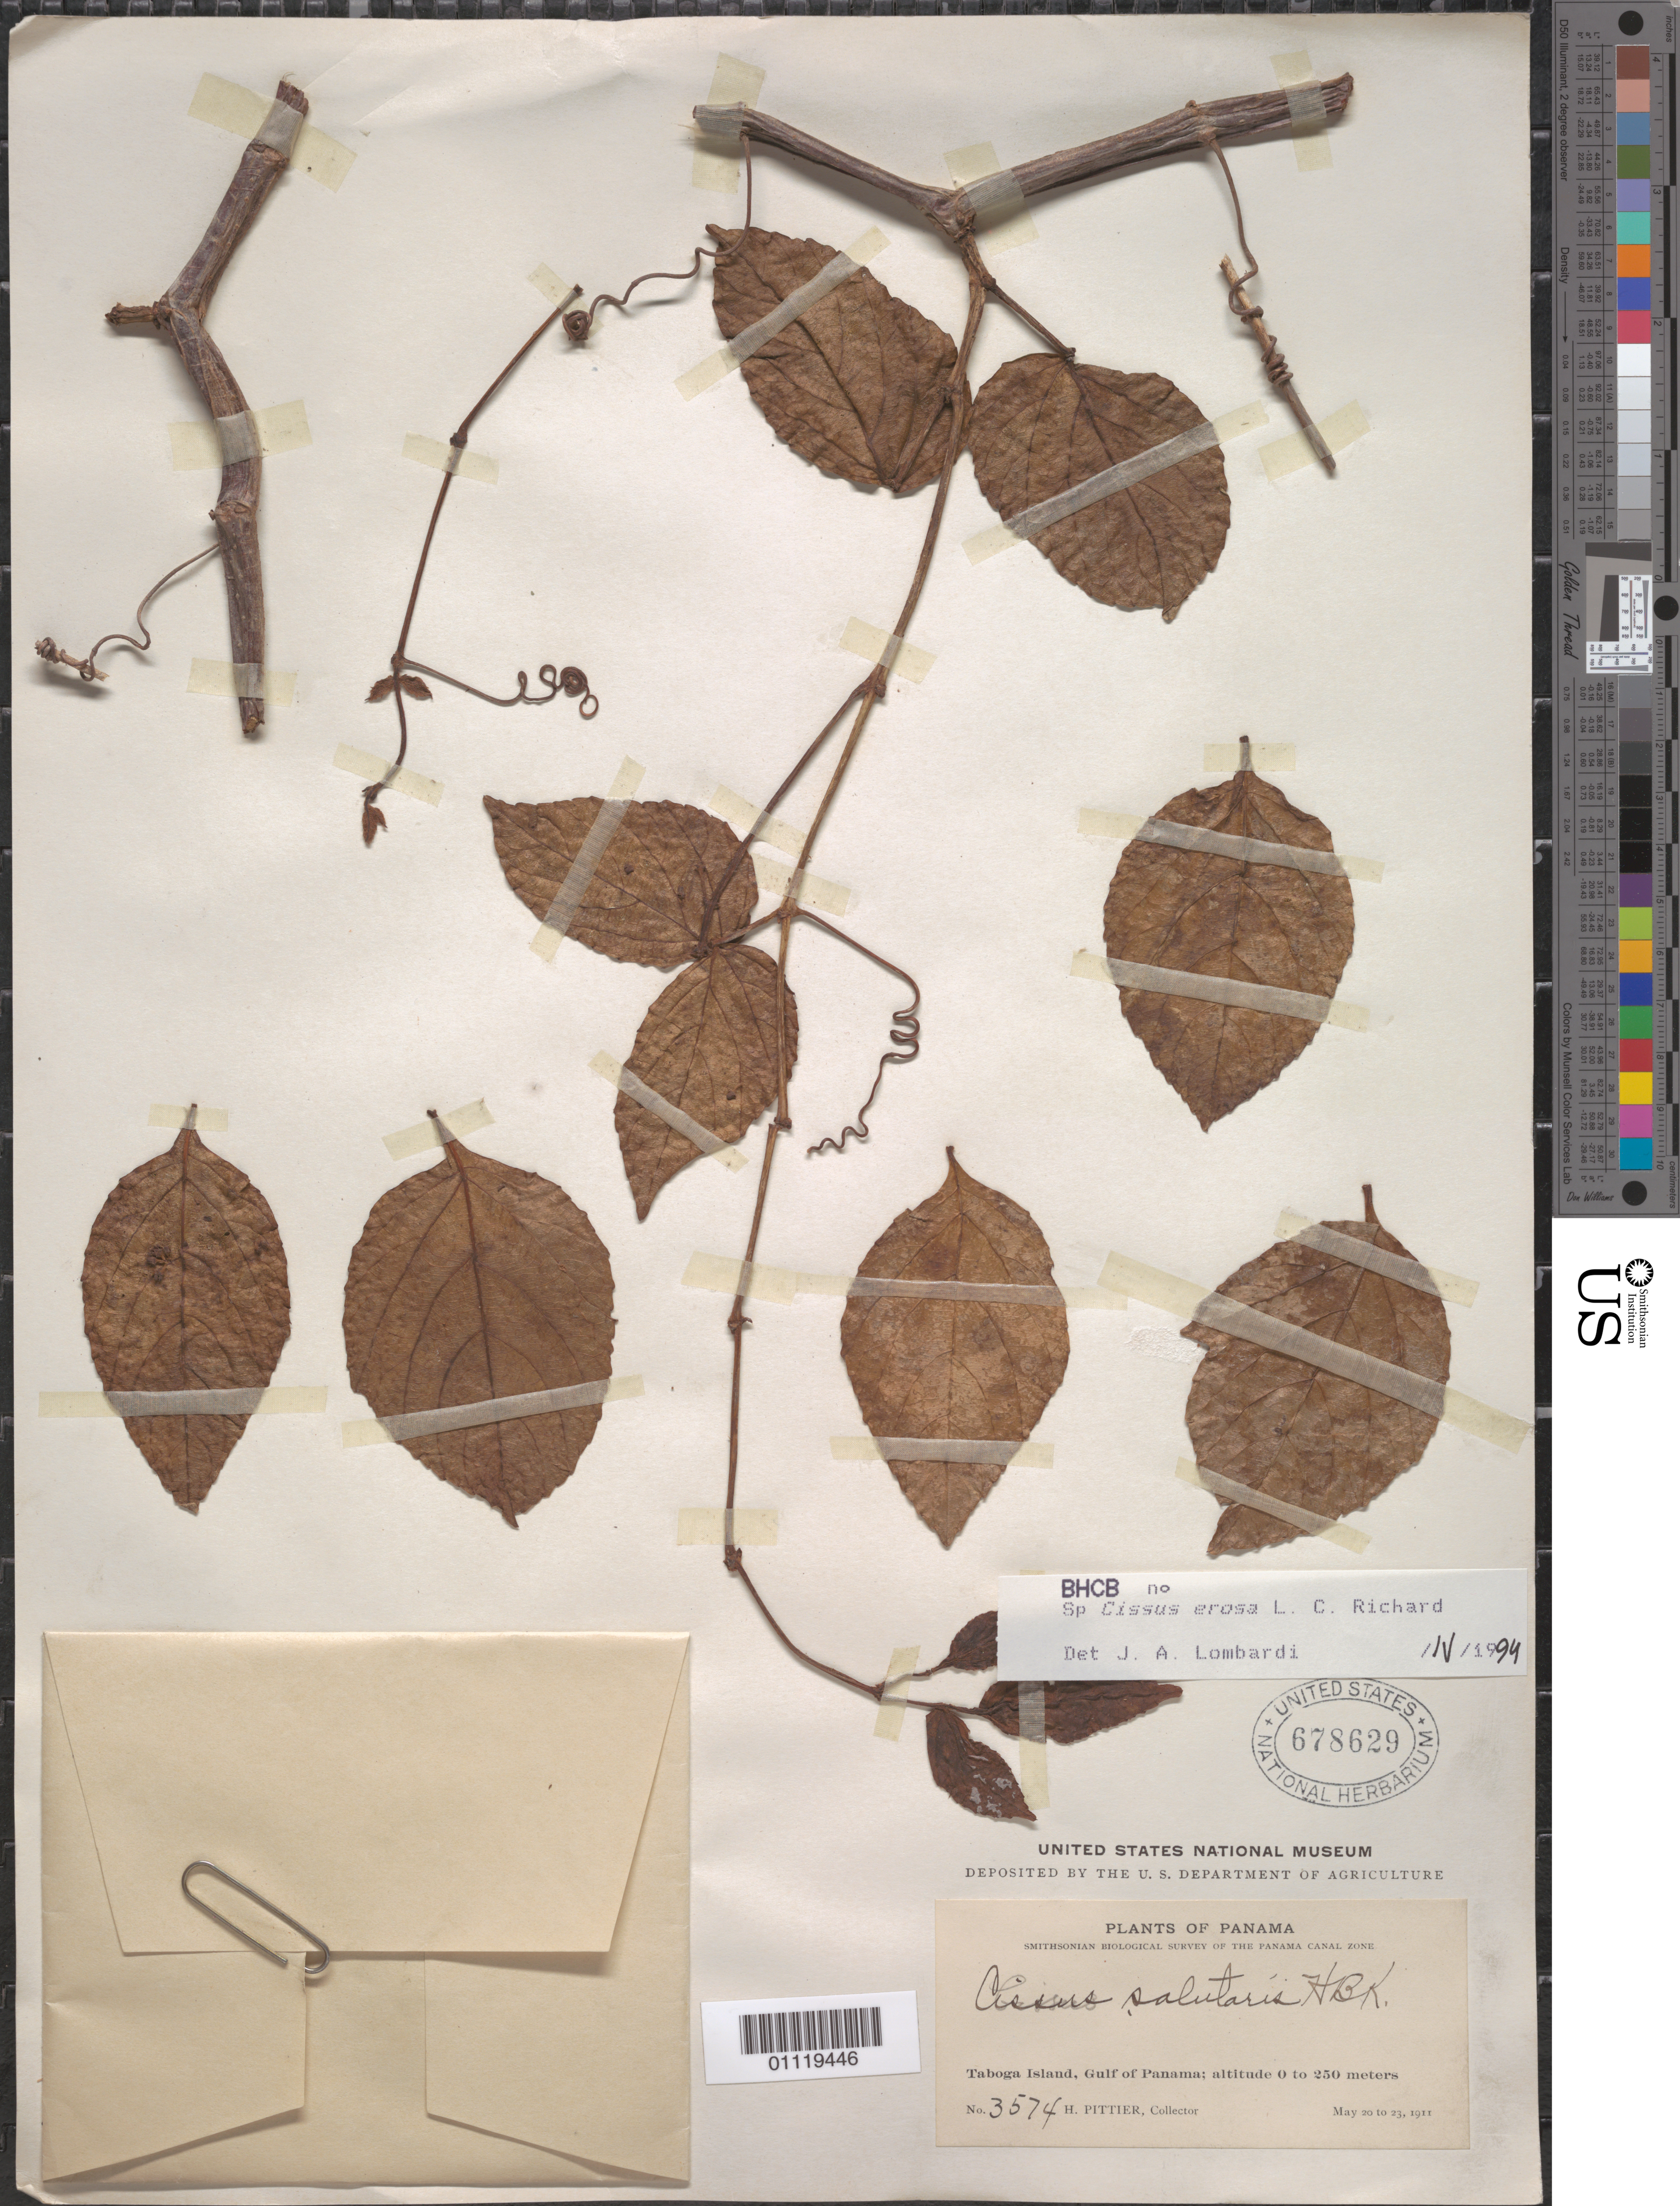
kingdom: Plantae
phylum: Tracheophyta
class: Magnoliopsida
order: Vitales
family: Vitaceae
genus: Cissus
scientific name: Cissus erosa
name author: Rich.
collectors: H. F. Pittier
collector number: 3574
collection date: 1911-05-20/1911-05-23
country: Panama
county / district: Canal Zone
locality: Taboga Island, Gulf of Panama.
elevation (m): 250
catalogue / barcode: US 678629